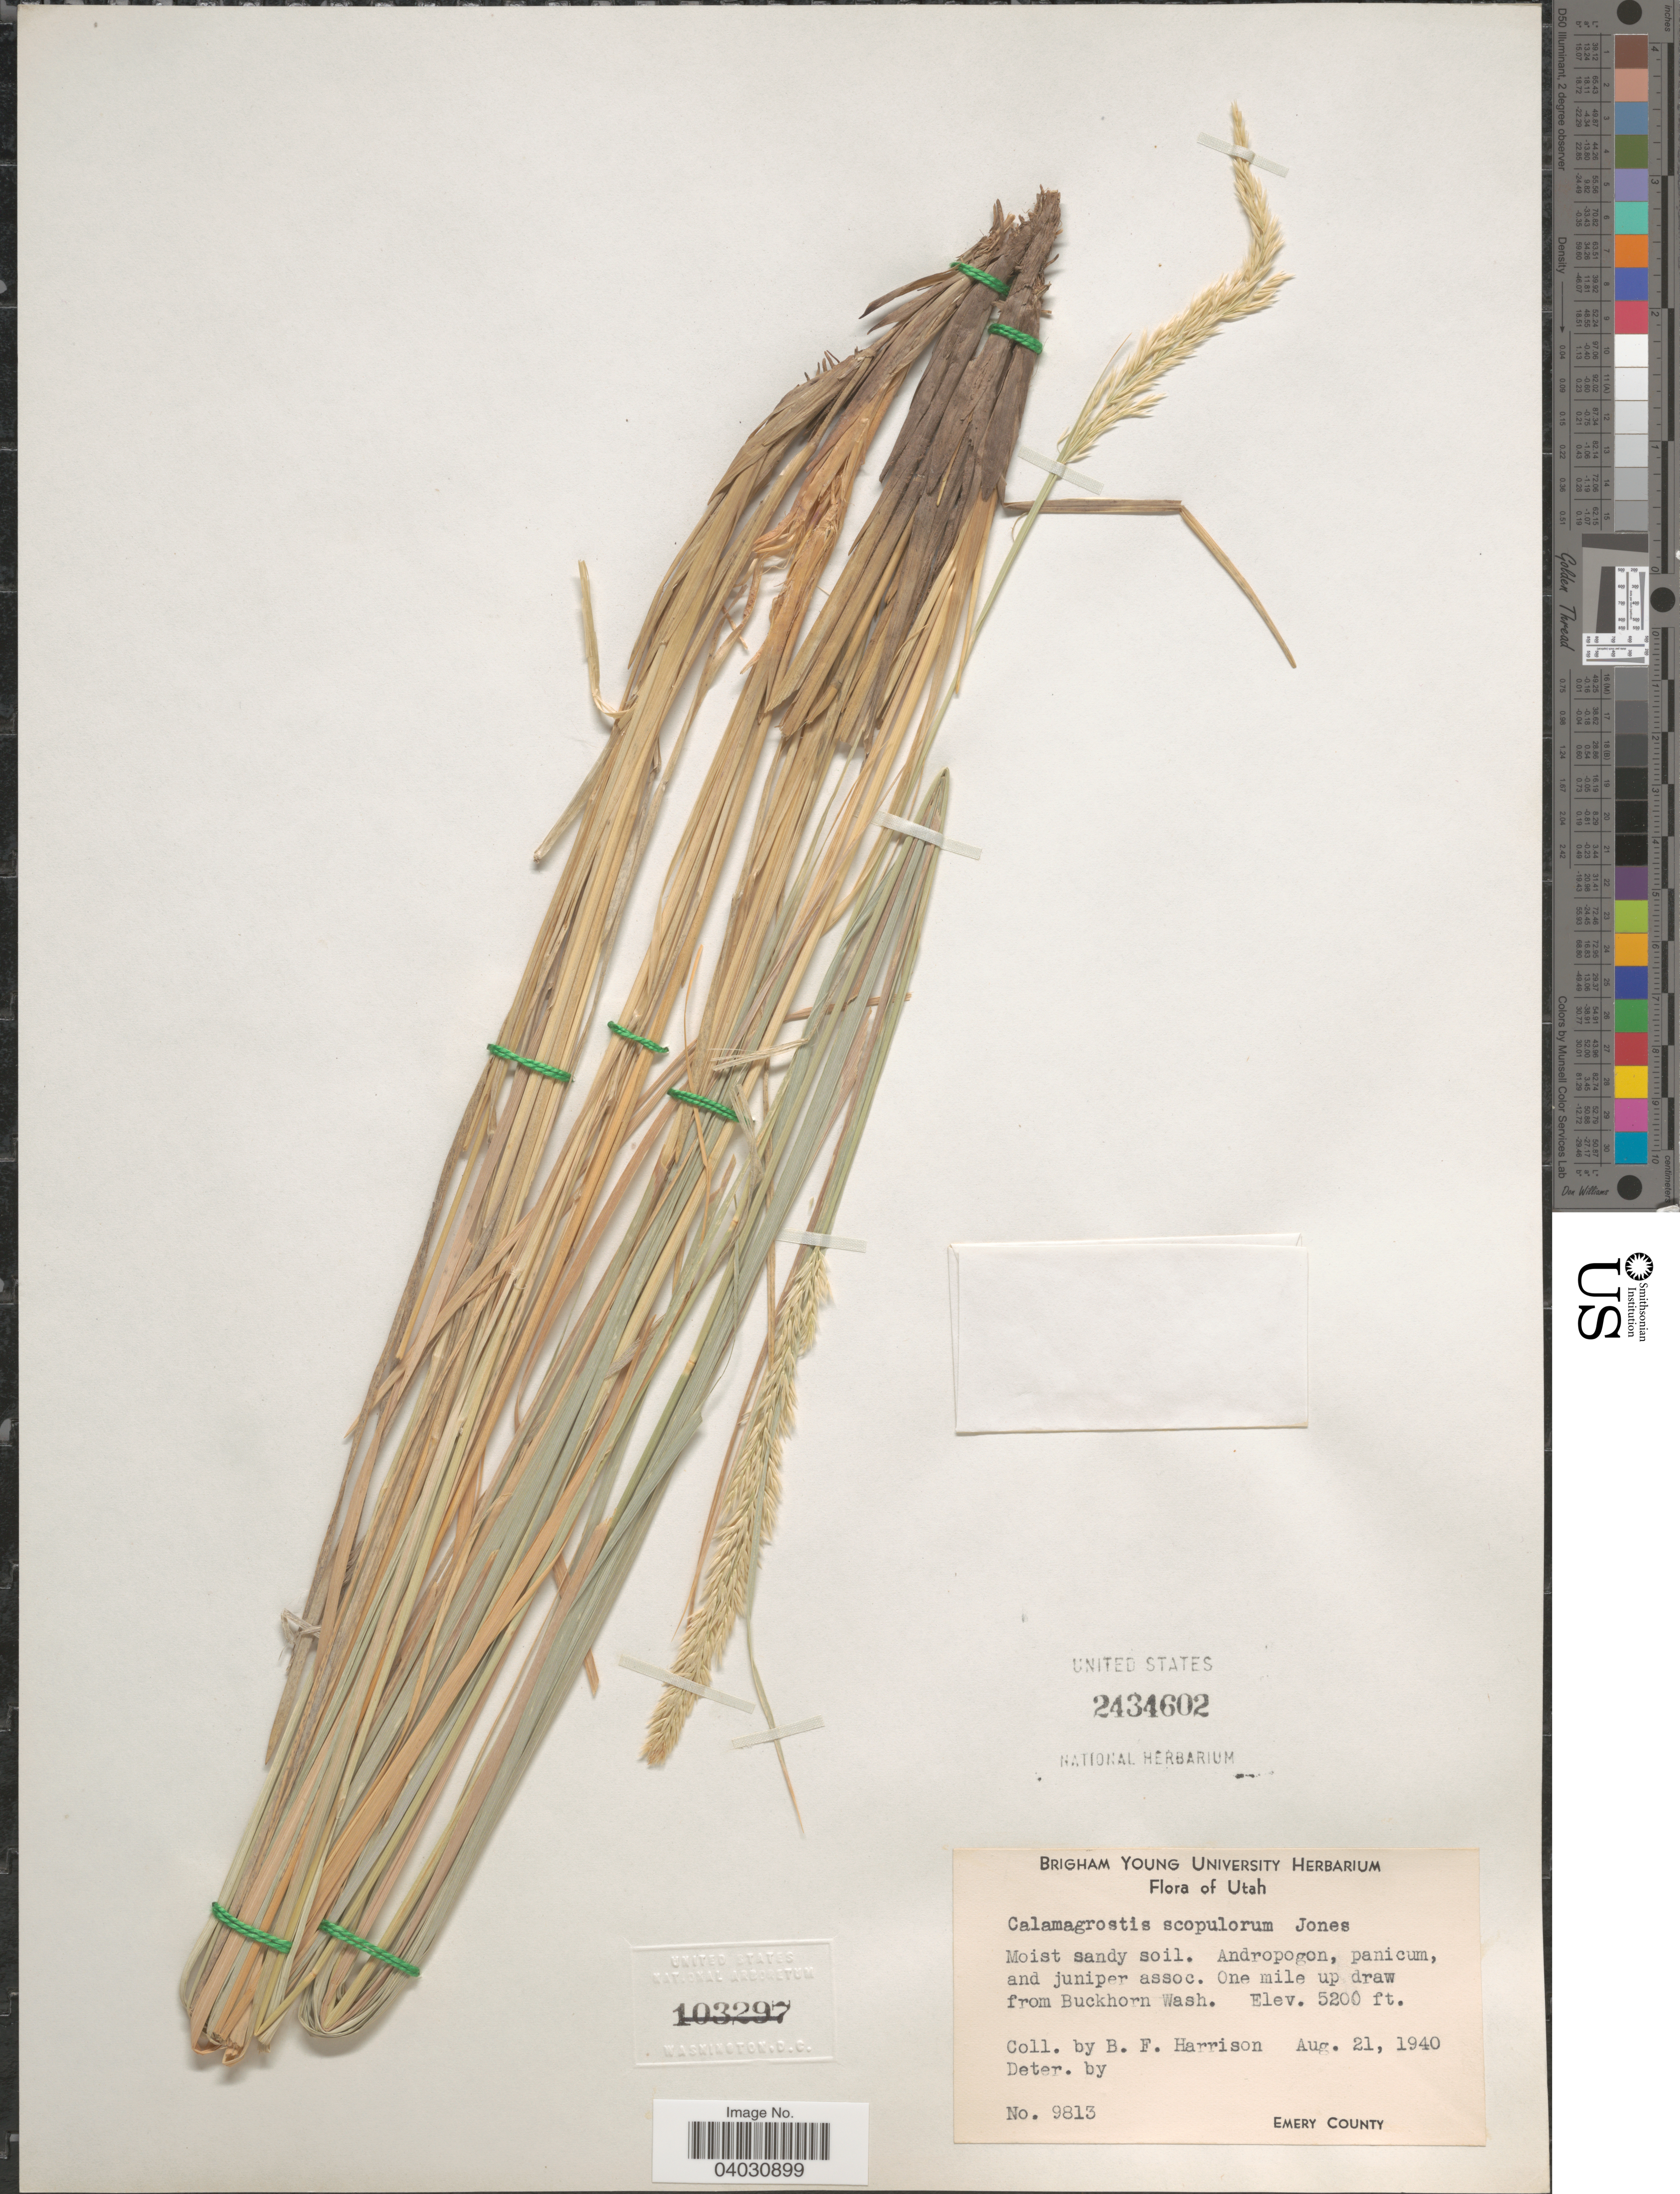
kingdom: Plantae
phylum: Tracheophyta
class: Liliopsida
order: Poales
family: Poaceae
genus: Calamagrostis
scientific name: Calamagrostis scopulorum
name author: M.E. Jones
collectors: B. F. Harrison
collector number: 9813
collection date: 1940-08-21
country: United States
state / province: Utah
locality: One mile up draw from Buckhorn Wash. Emery County.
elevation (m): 1585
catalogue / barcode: US 2434602